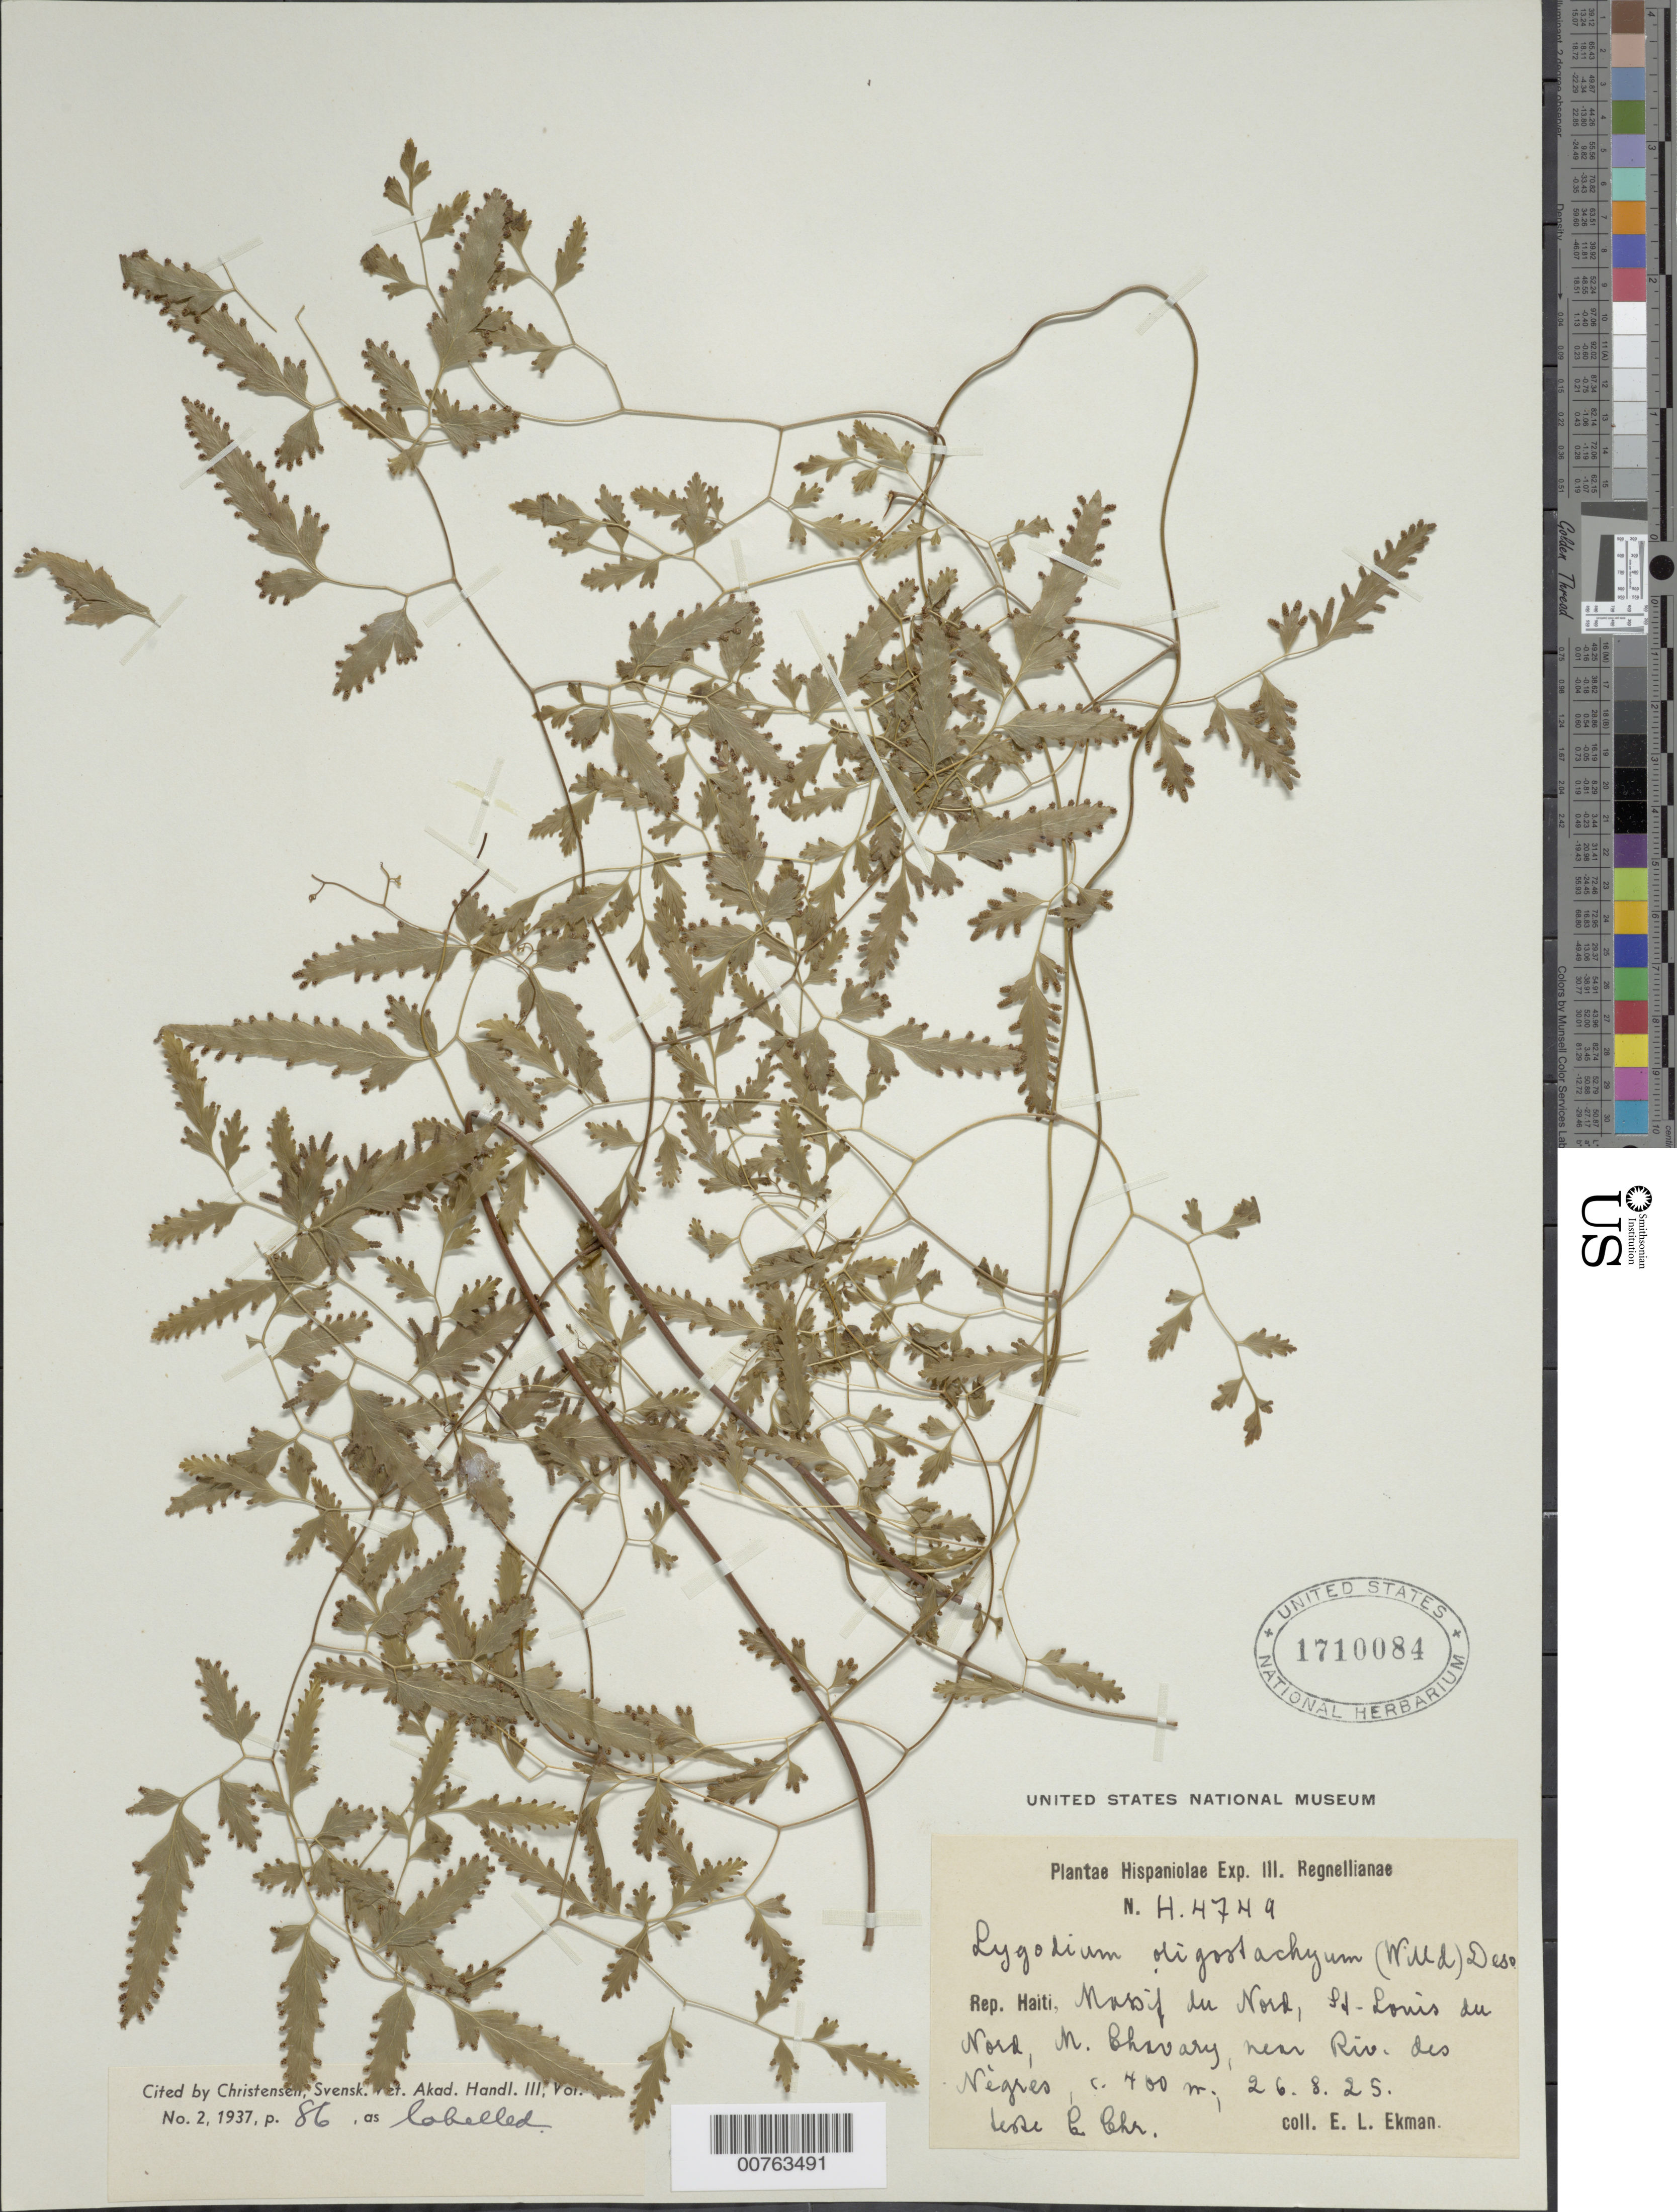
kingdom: Plantae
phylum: Tracheophyta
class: Polypodiopsida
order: Schizaeales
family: Lygodiaceae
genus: Lygodium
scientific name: Lygodium oligostachyum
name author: (Willd.) Desv.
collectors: E. L. Ekman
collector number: H 4749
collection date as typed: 26 Aug 1925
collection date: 1925-08-26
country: Haiti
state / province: Nord-Óuest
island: Hispaniola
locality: Massif du Nord, St. Louis du Nord, M. Chavary, near Riv. Des Nègres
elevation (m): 400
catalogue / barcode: US 1710084